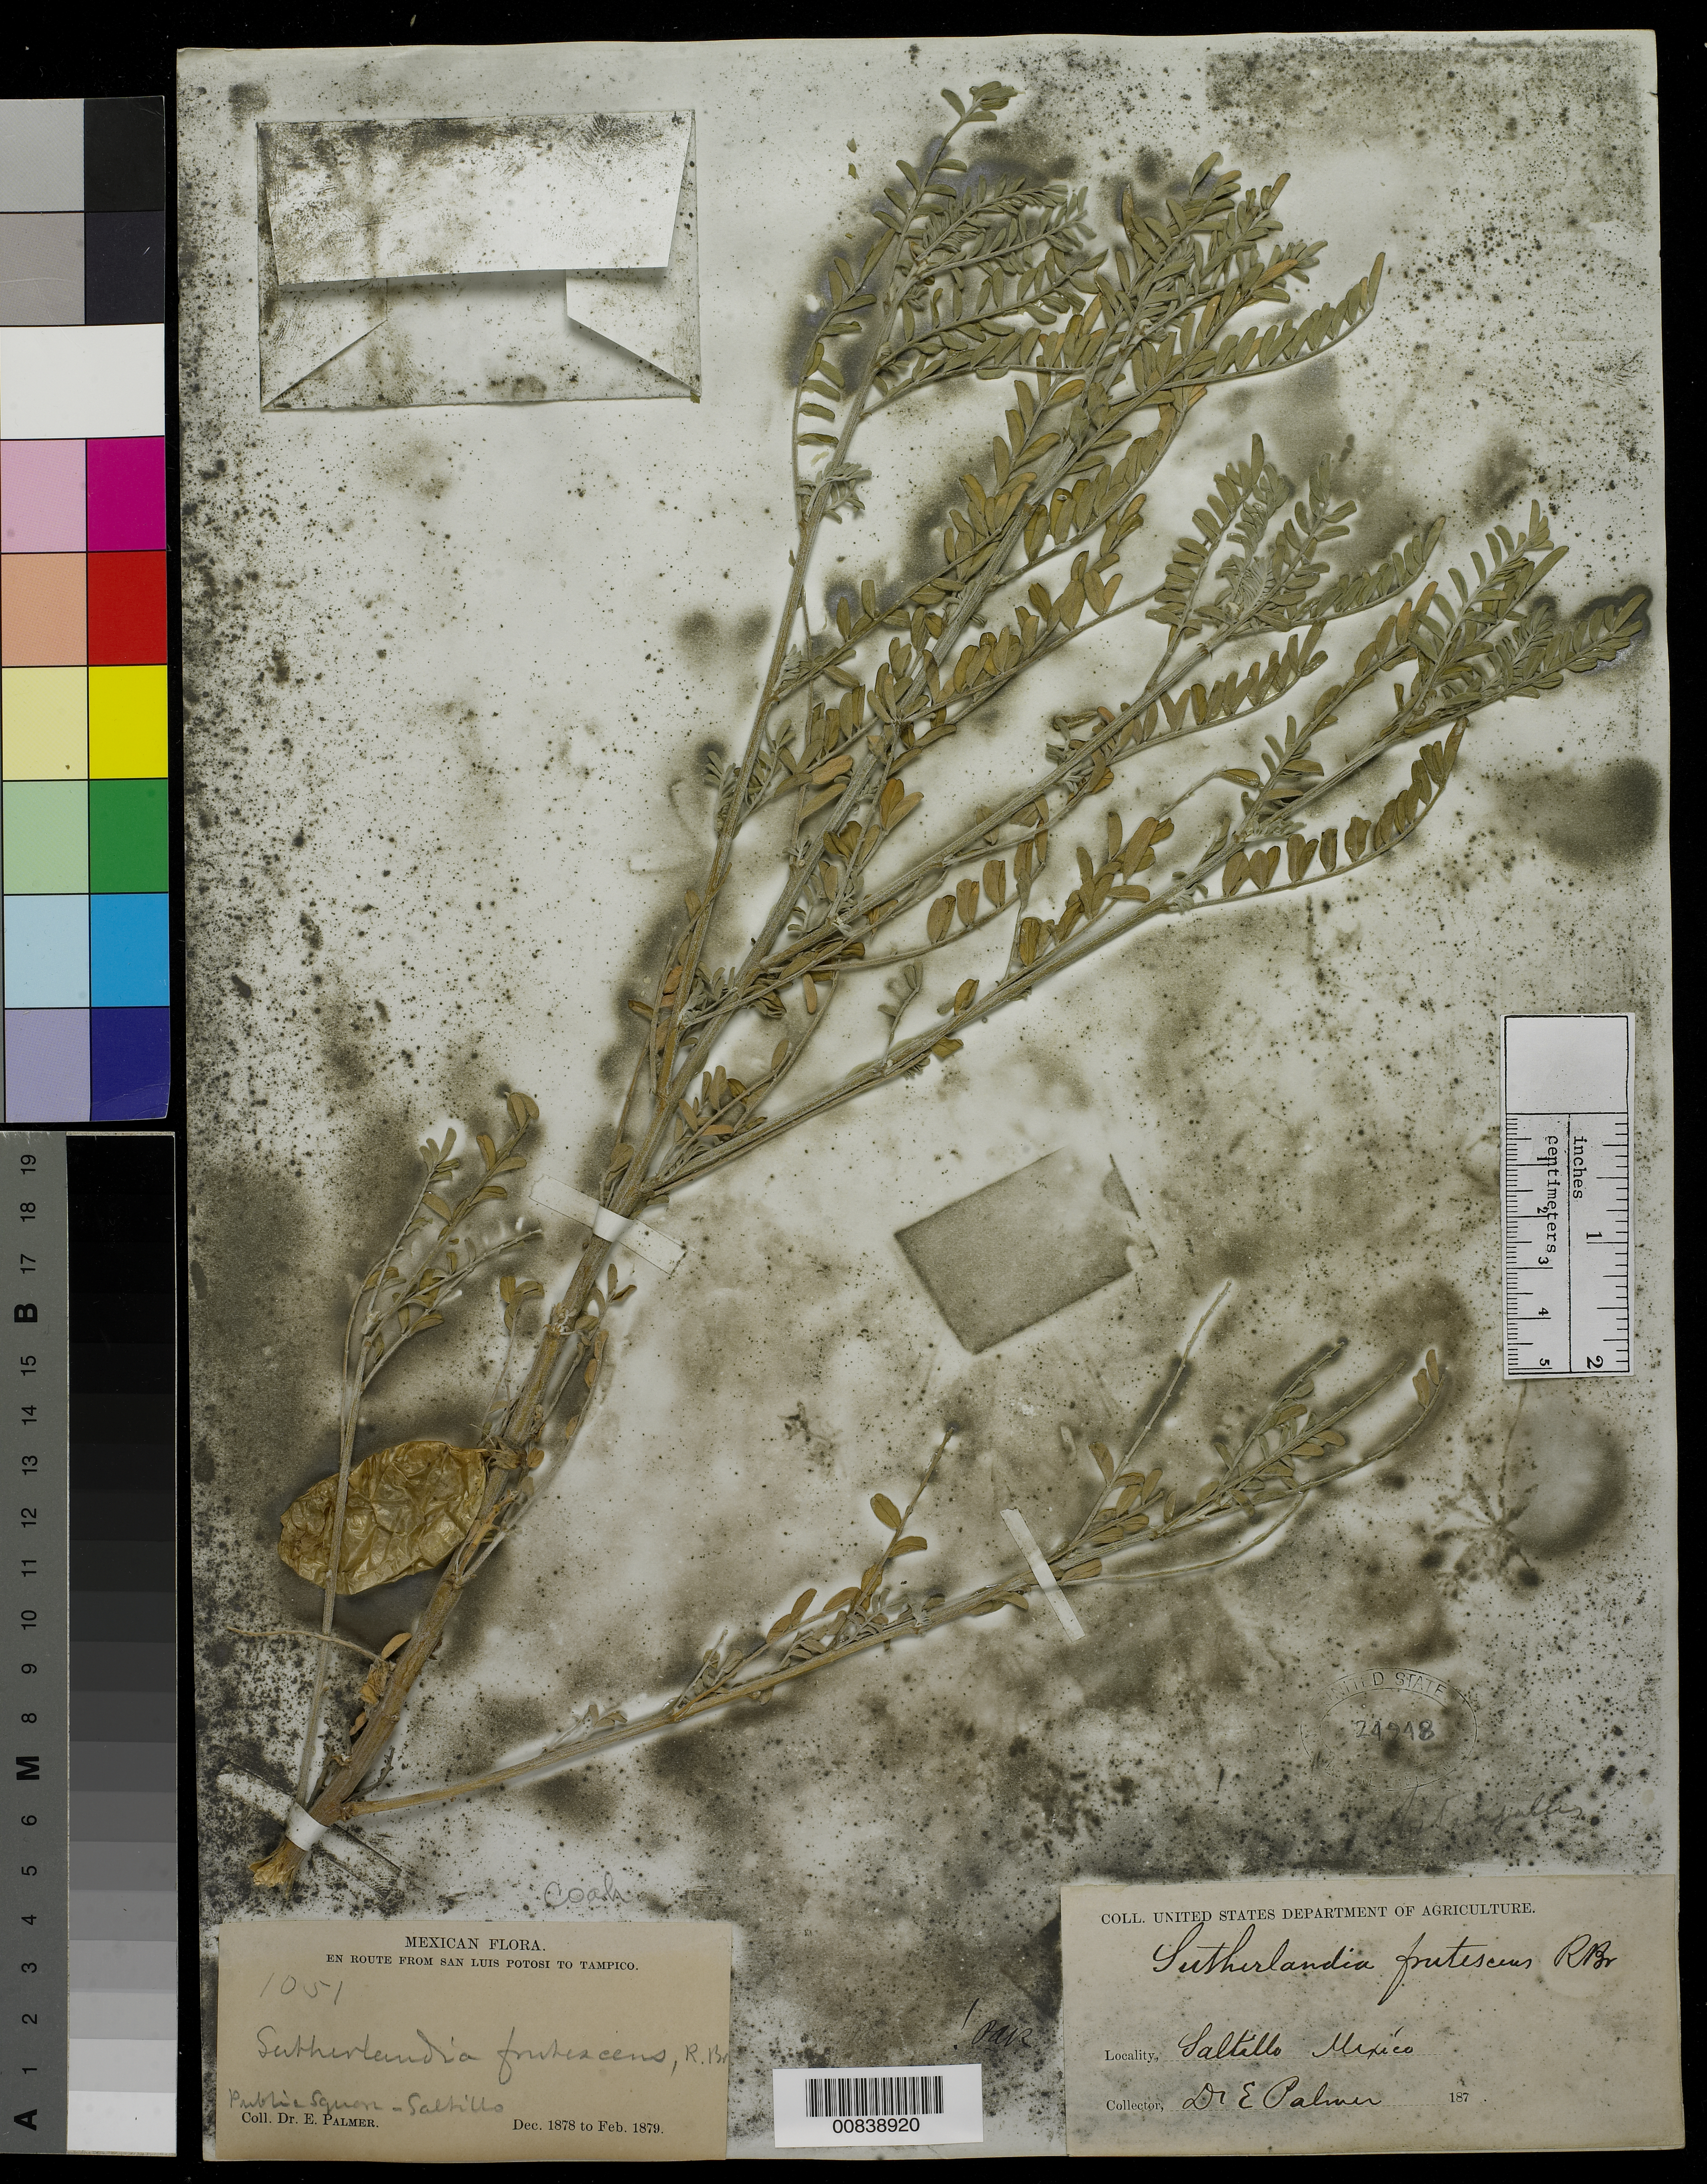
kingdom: Plantae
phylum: Tracheophyta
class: Magnoliopsida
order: Fabales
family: Fabaceae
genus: Sutherlandia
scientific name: Sutherlandia frutescens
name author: (L.) R. Br. ex W.T. Aiton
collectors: E. Palmer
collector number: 1051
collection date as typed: Dec 1878 to -- Feb 1879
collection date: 1878-12/1879-02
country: Mexico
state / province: Coahuila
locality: Saltillo, Coahuila. Public square.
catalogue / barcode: US 24948